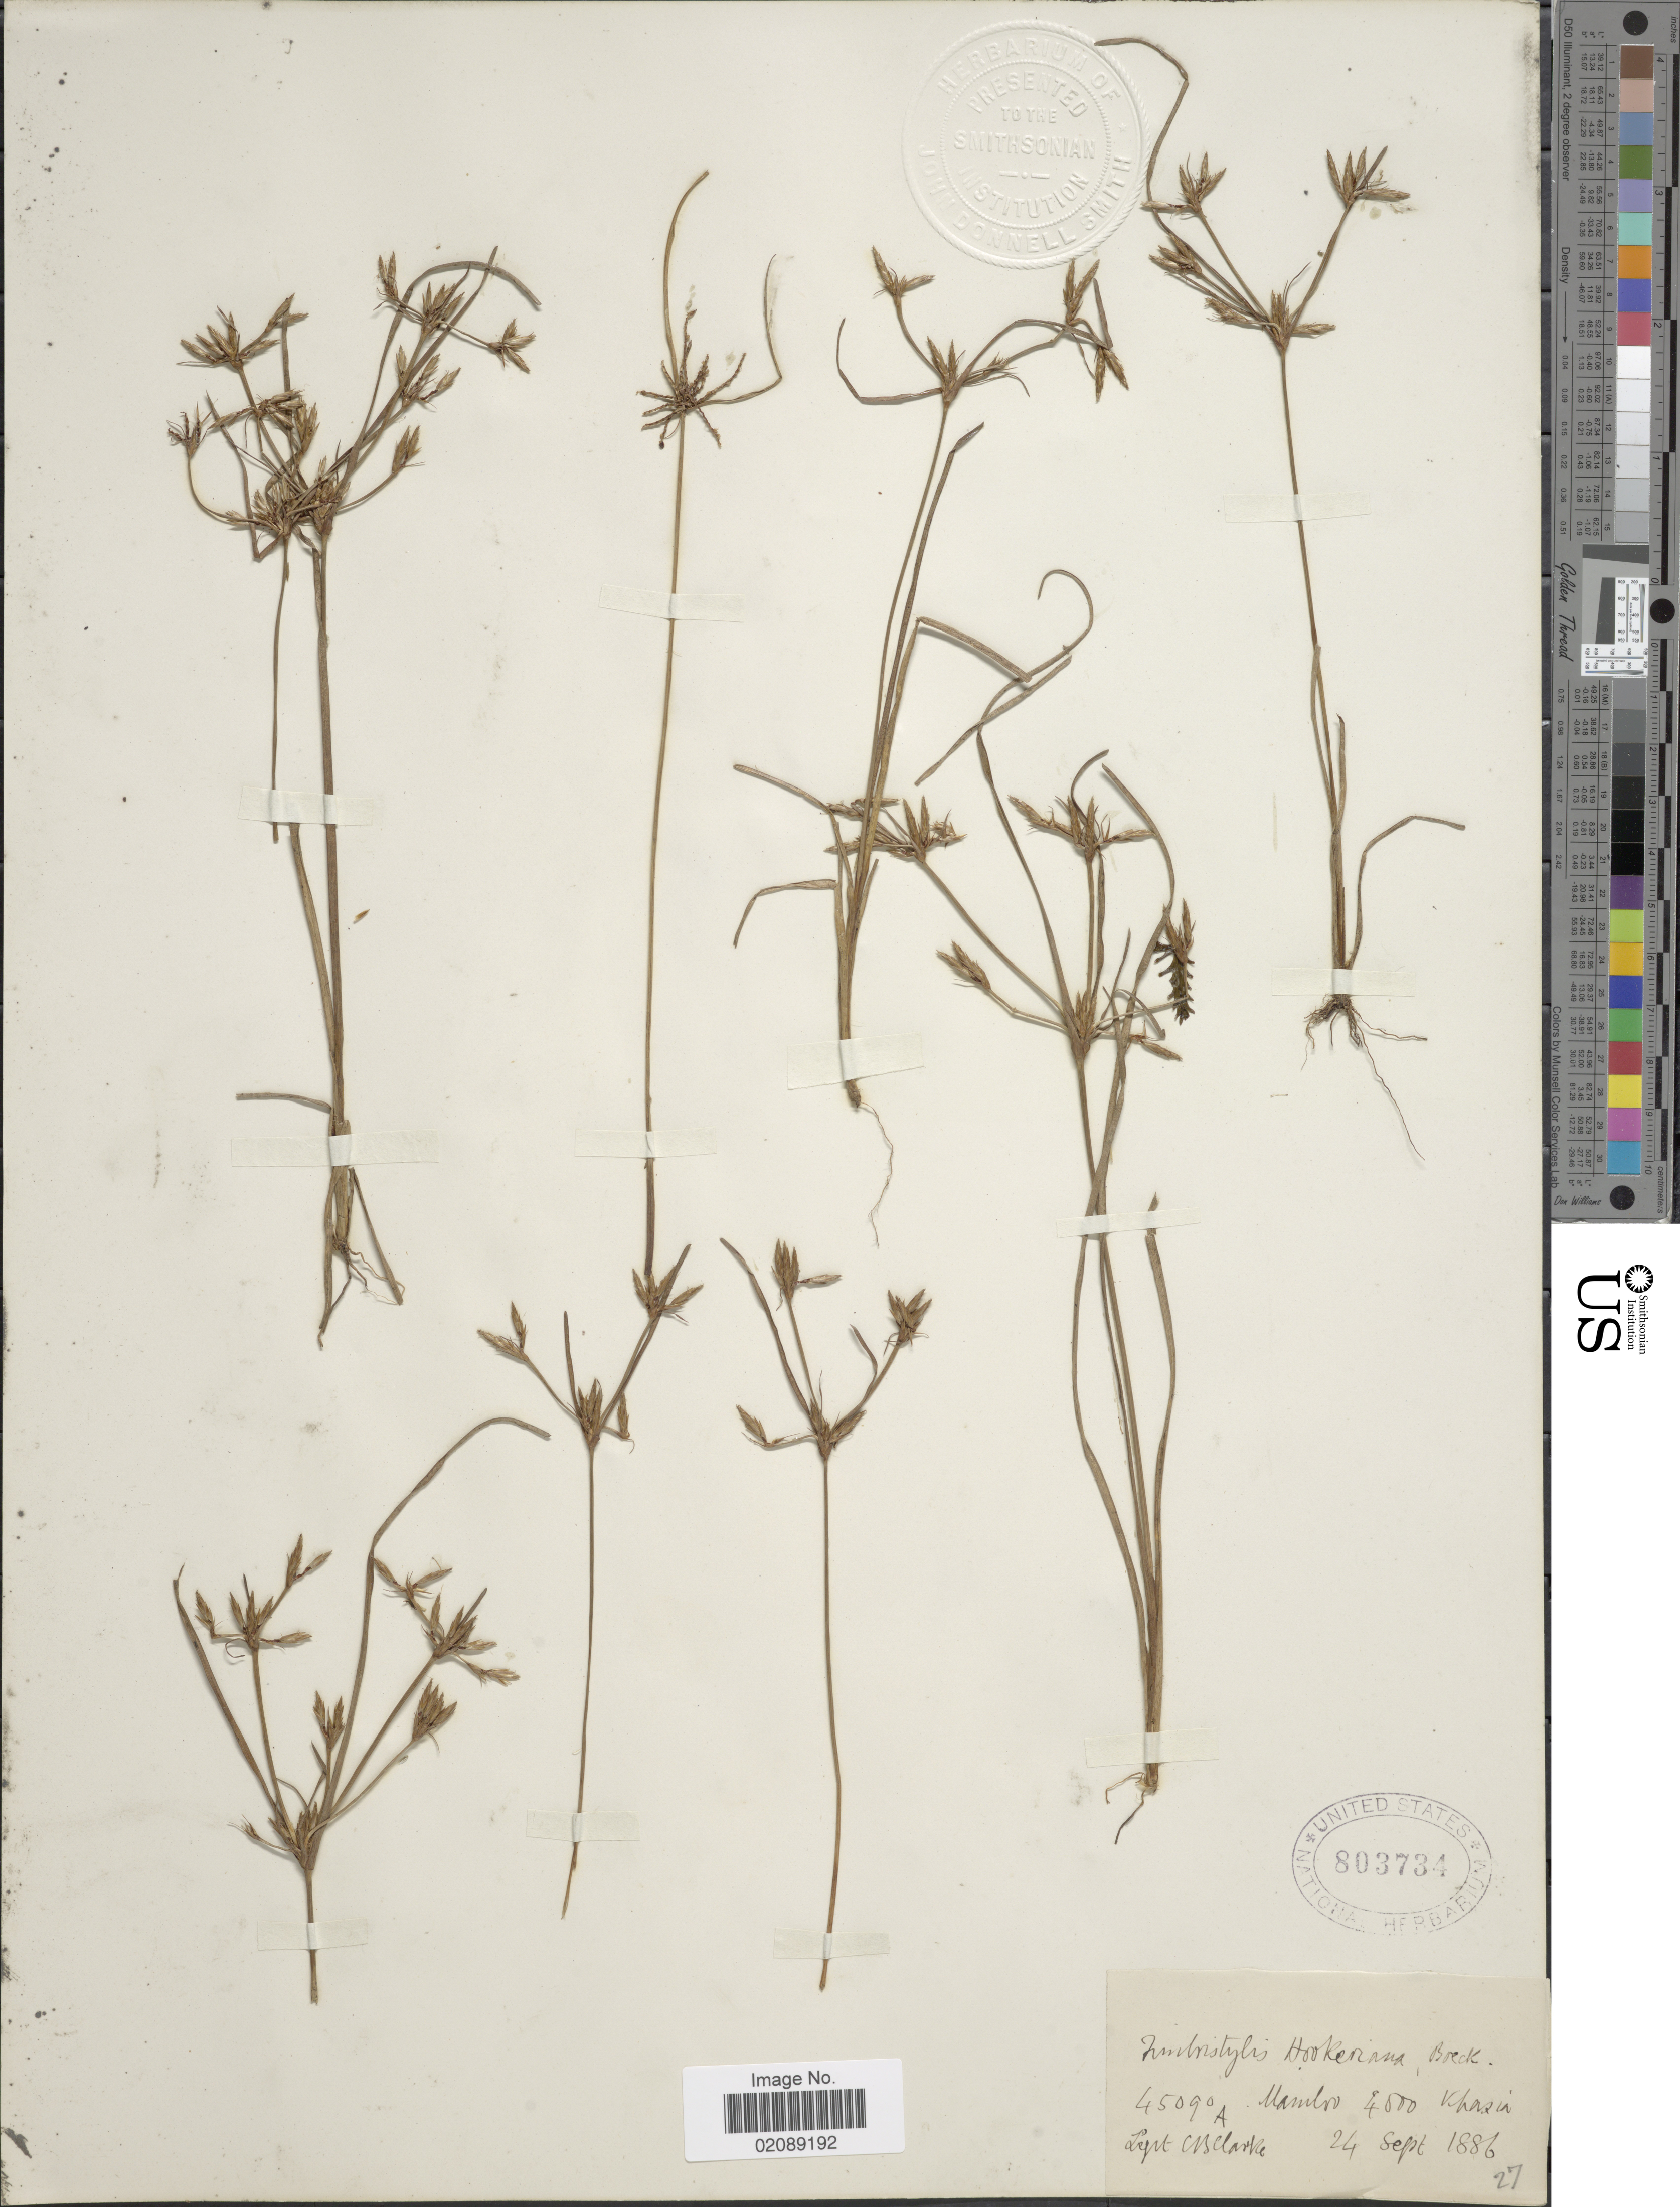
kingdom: Plantae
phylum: Tracheophyta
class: Liliopsida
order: Poales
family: Cyperaceae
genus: Fimbristylis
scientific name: Fimbristylis hookeriana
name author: Boeckeler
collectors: C. B. Clarke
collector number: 45090A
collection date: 1886-09-24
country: India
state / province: Meghalaya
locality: Mamloo Khasia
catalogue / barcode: US 803734